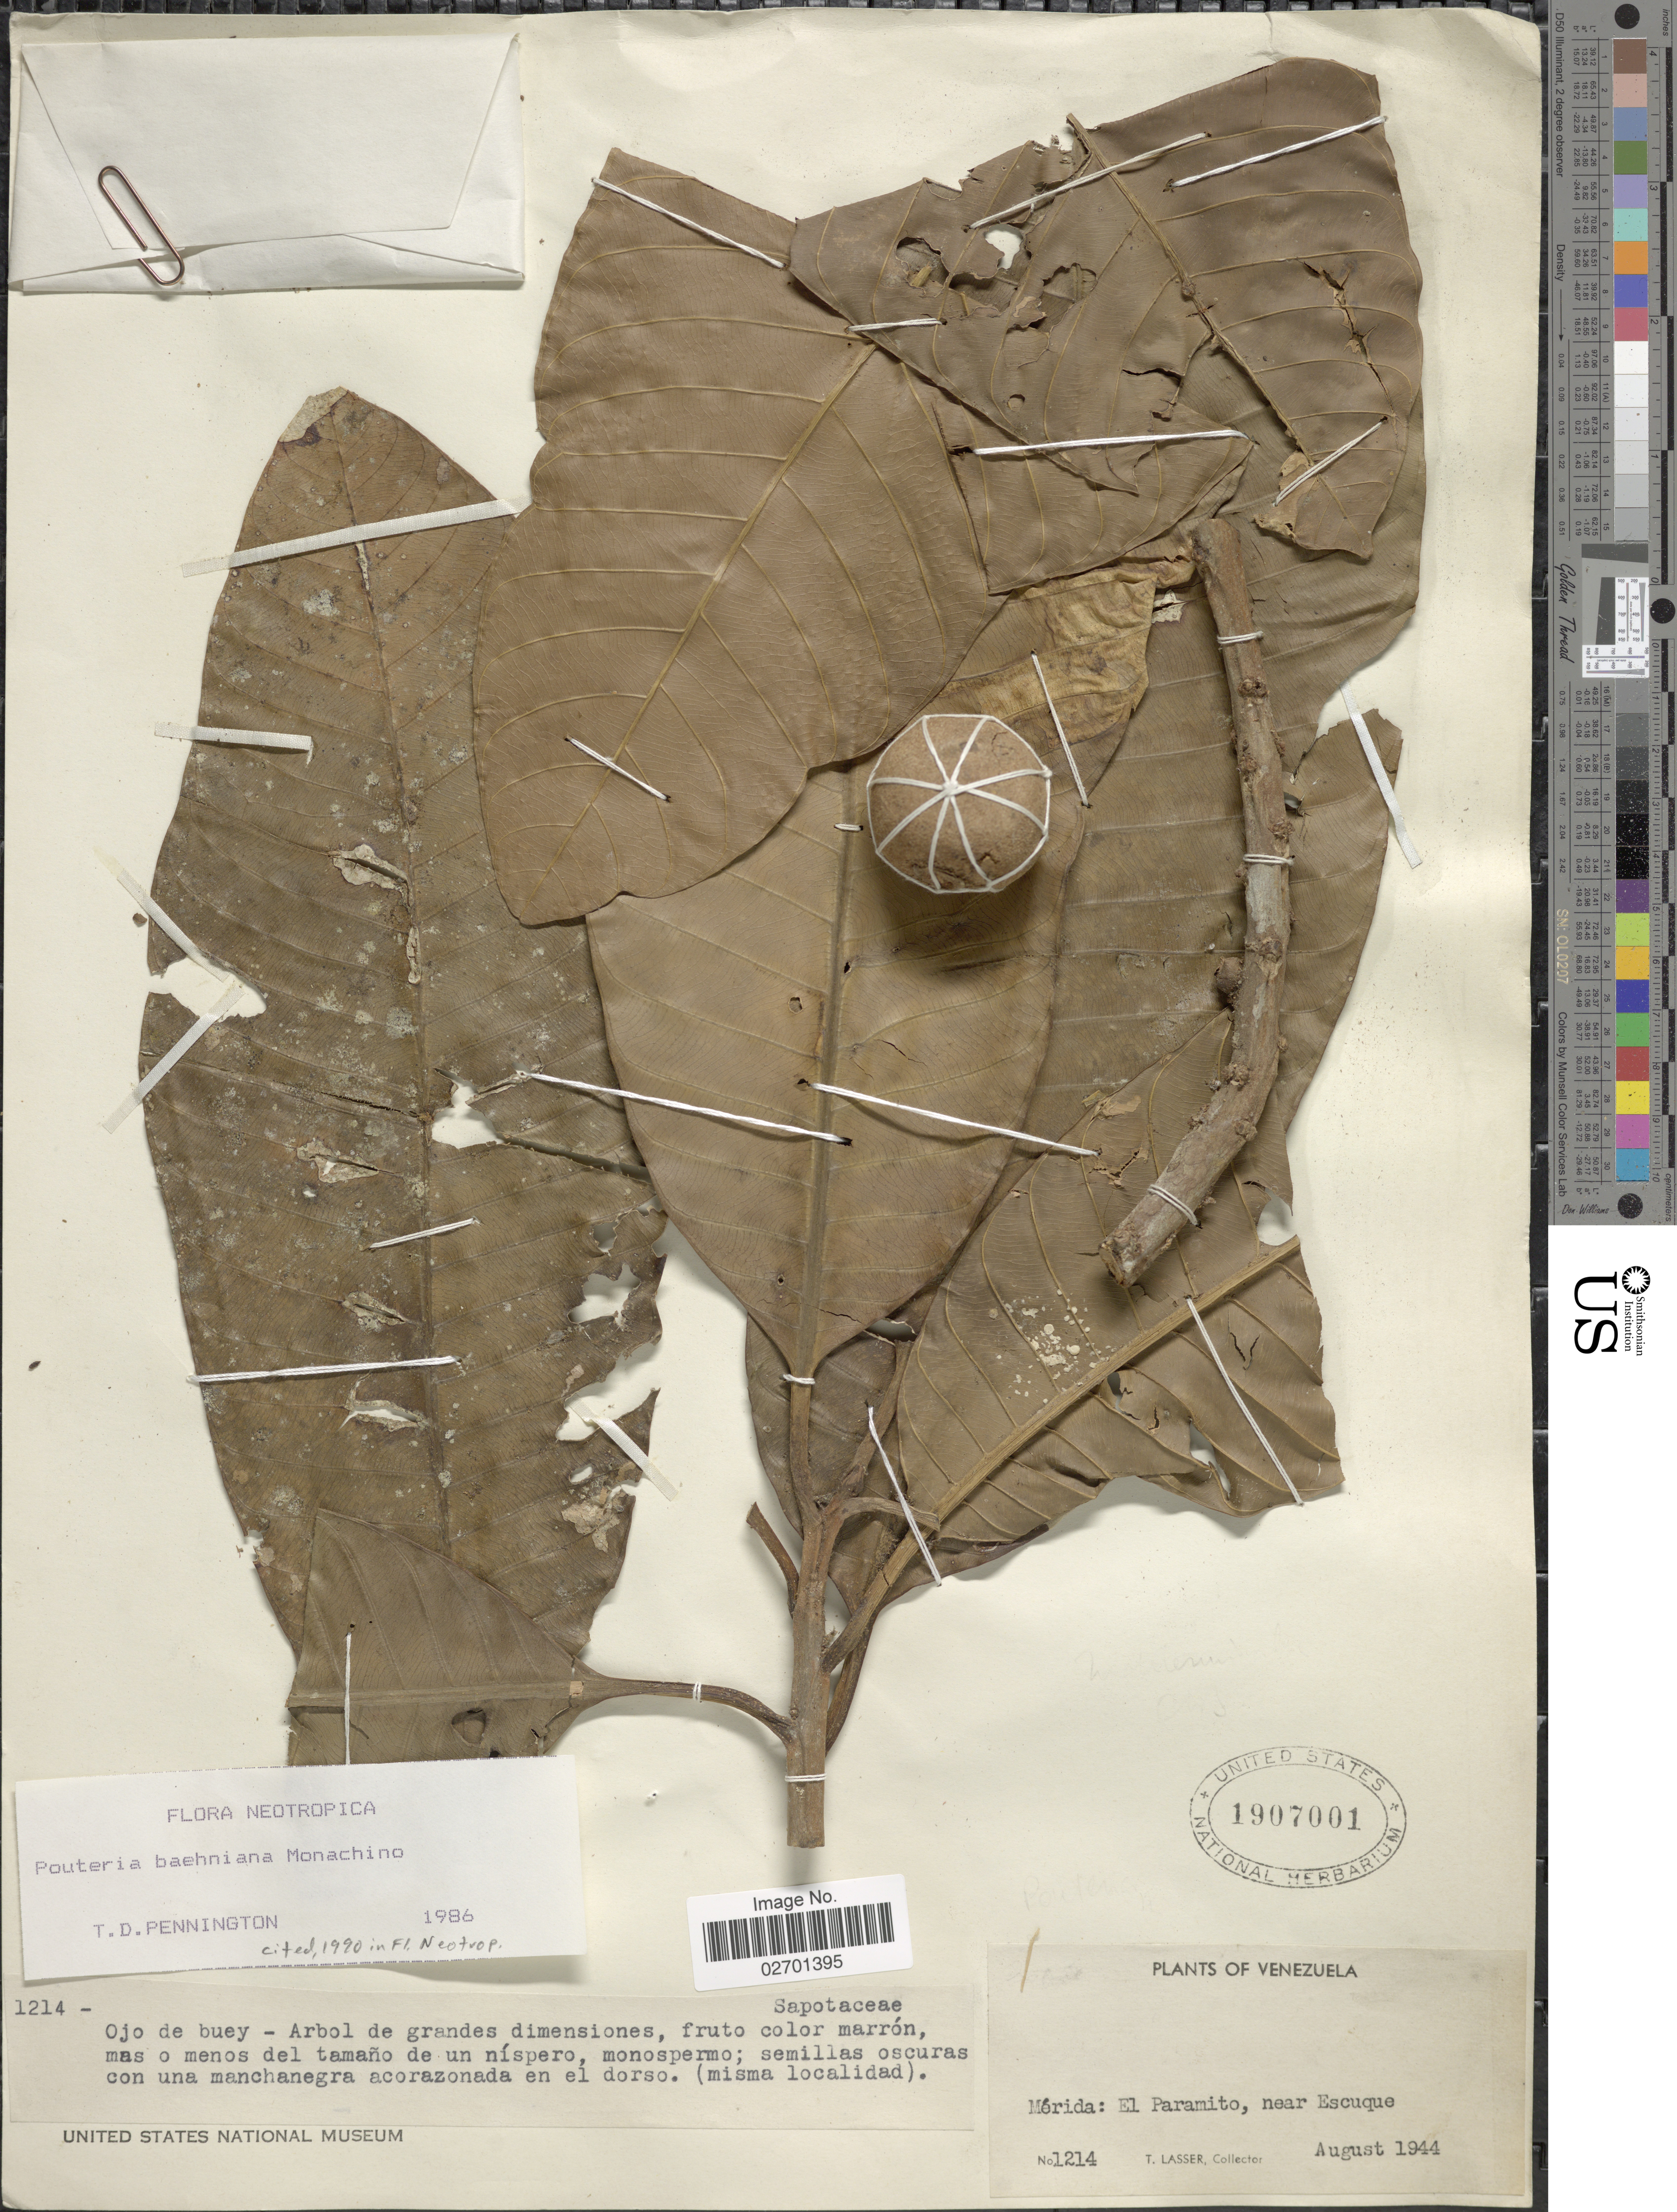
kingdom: Plantae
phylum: Tracheophyta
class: Magnoliopsida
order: Ericales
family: Sapotaceae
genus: Pouteria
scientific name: Pouteria baehniana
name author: Monach.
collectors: T. Lasser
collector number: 1214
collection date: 1944-08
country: Venezuela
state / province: Mérida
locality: El Paramito, near Escuque.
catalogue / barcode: US 1907001